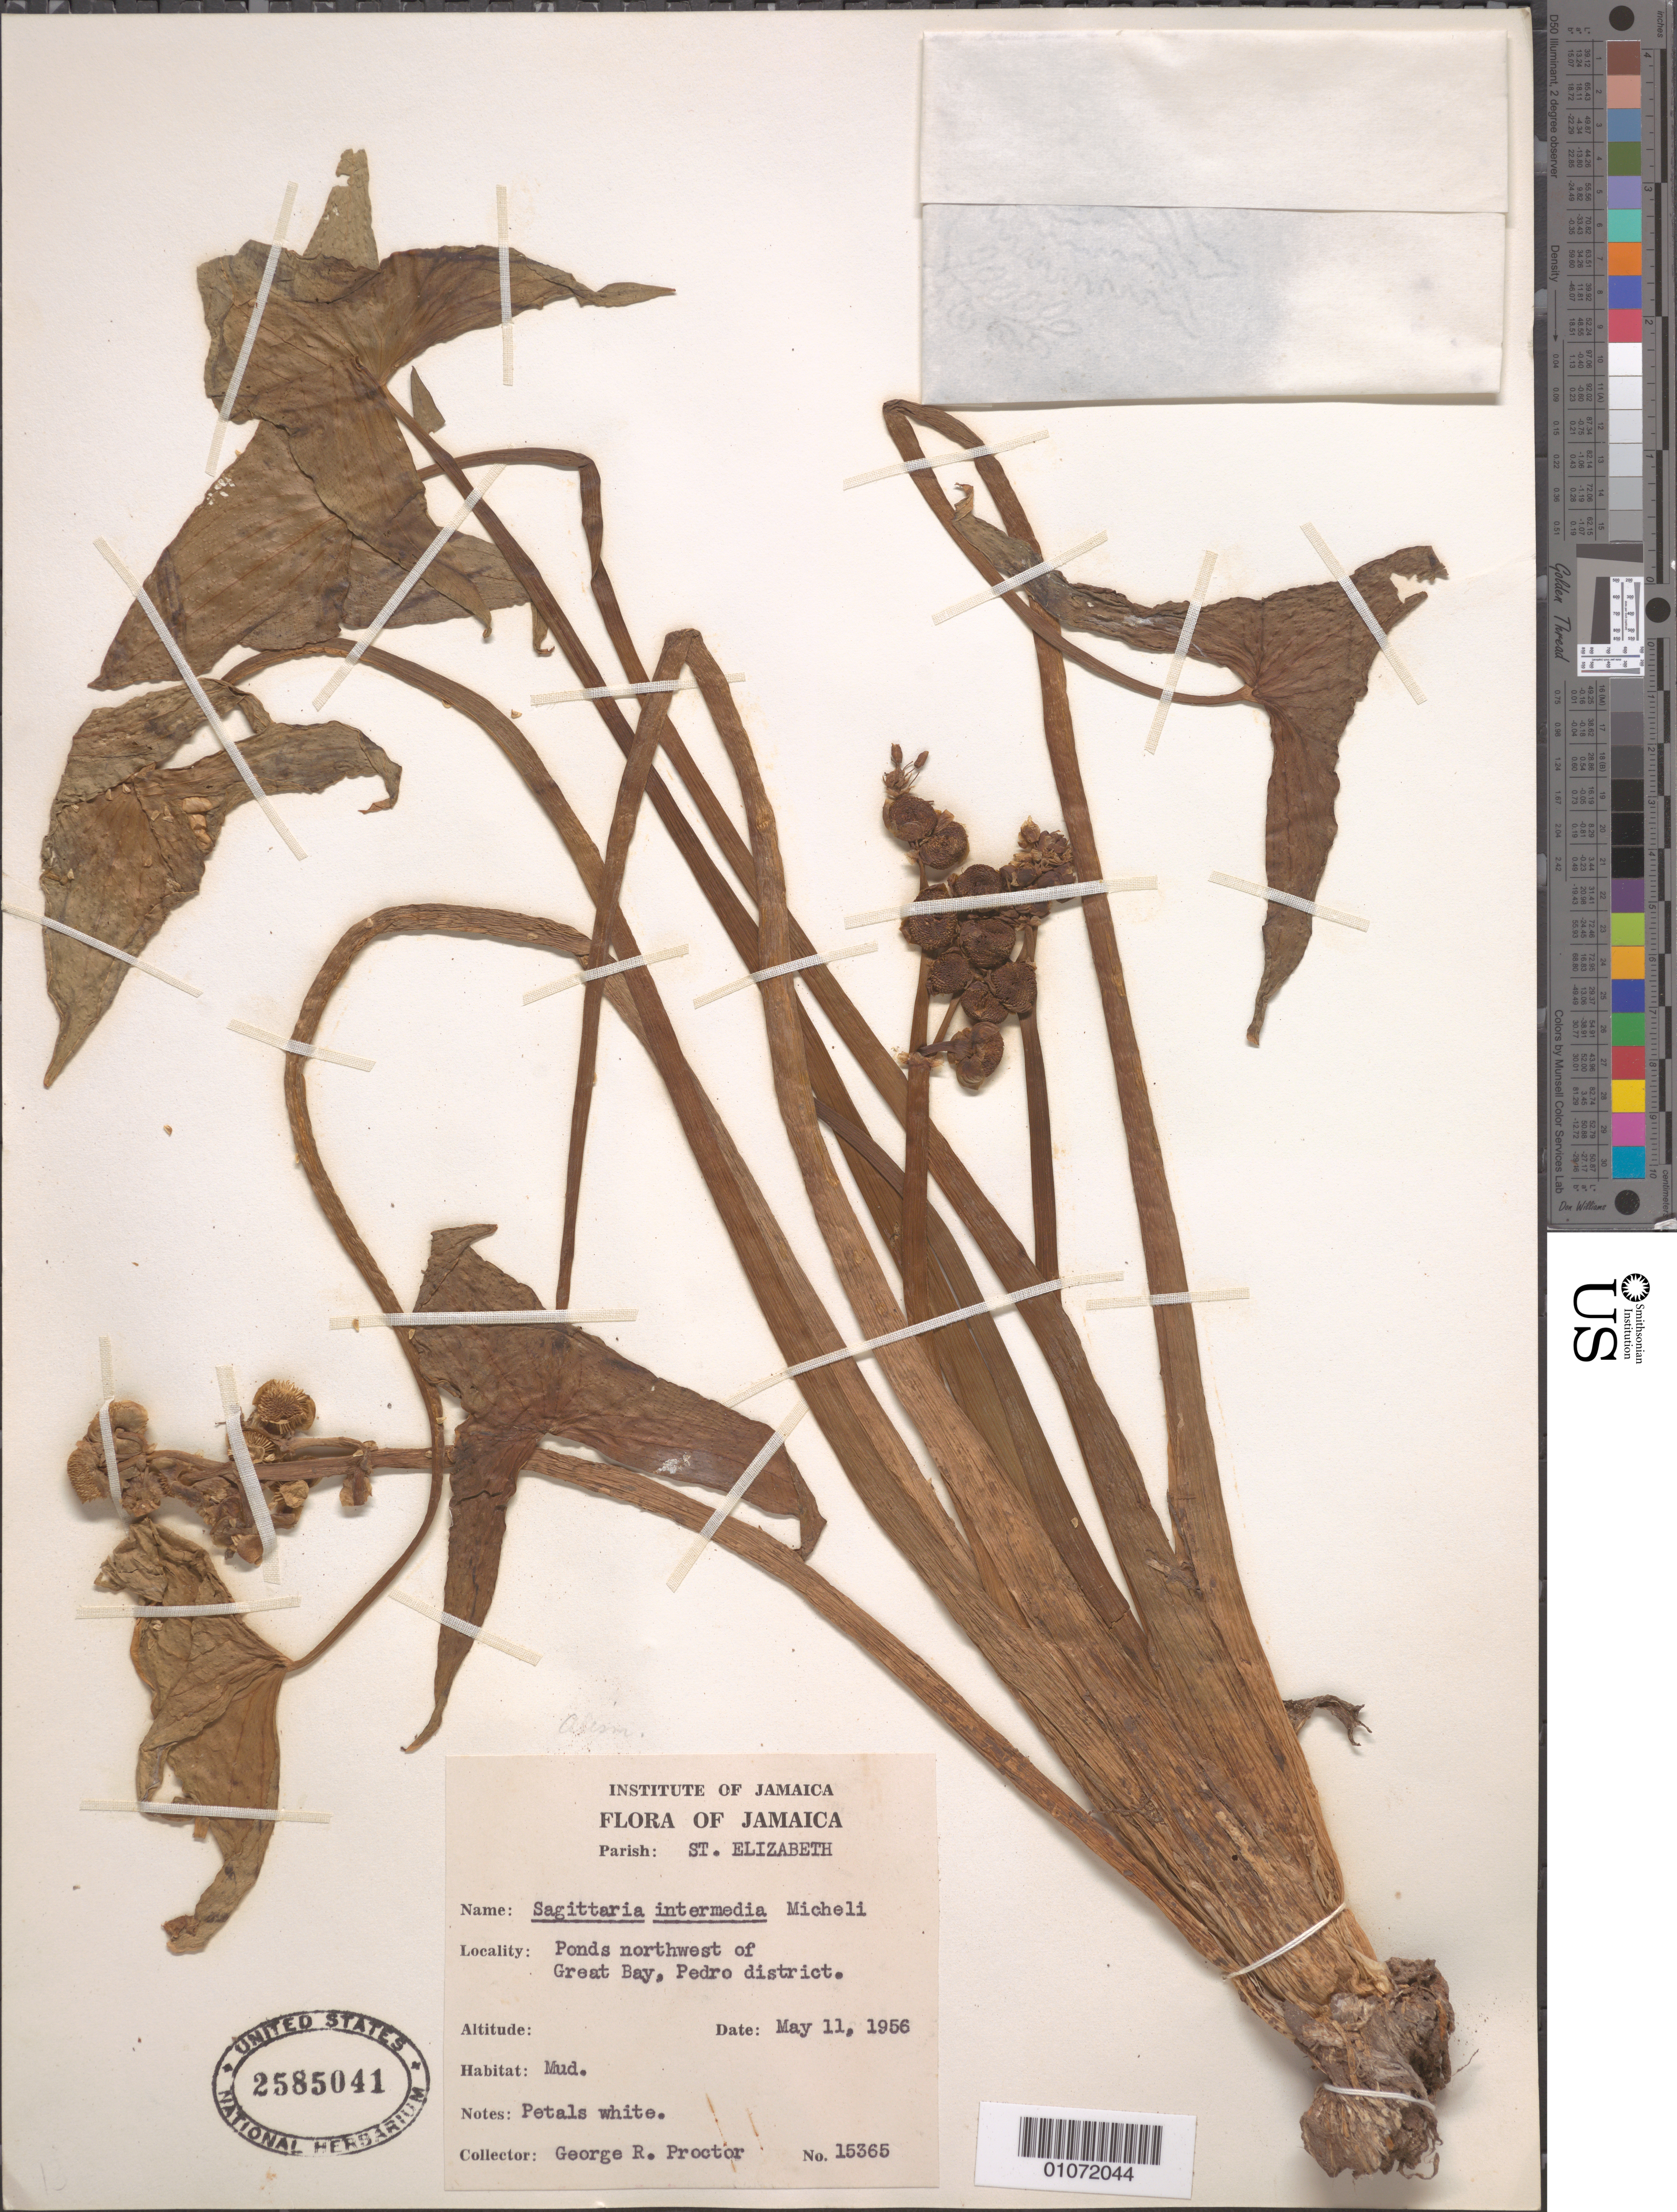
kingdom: Plantae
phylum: Tracheophyta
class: Liliopsida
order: Alismatales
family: Alismataceae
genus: Sagittaria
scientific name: Sagittaria intermedia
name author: Micheli in A. DC.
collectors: G. R. Proctor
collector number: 15365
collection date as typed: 11 May 1965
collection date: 1965-05-11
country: Jamaica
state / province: Saint Elizabeth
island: Jamaica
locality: Ponds northwest of Great Bay, Pedro District. Mud.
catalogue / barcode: US 2585041